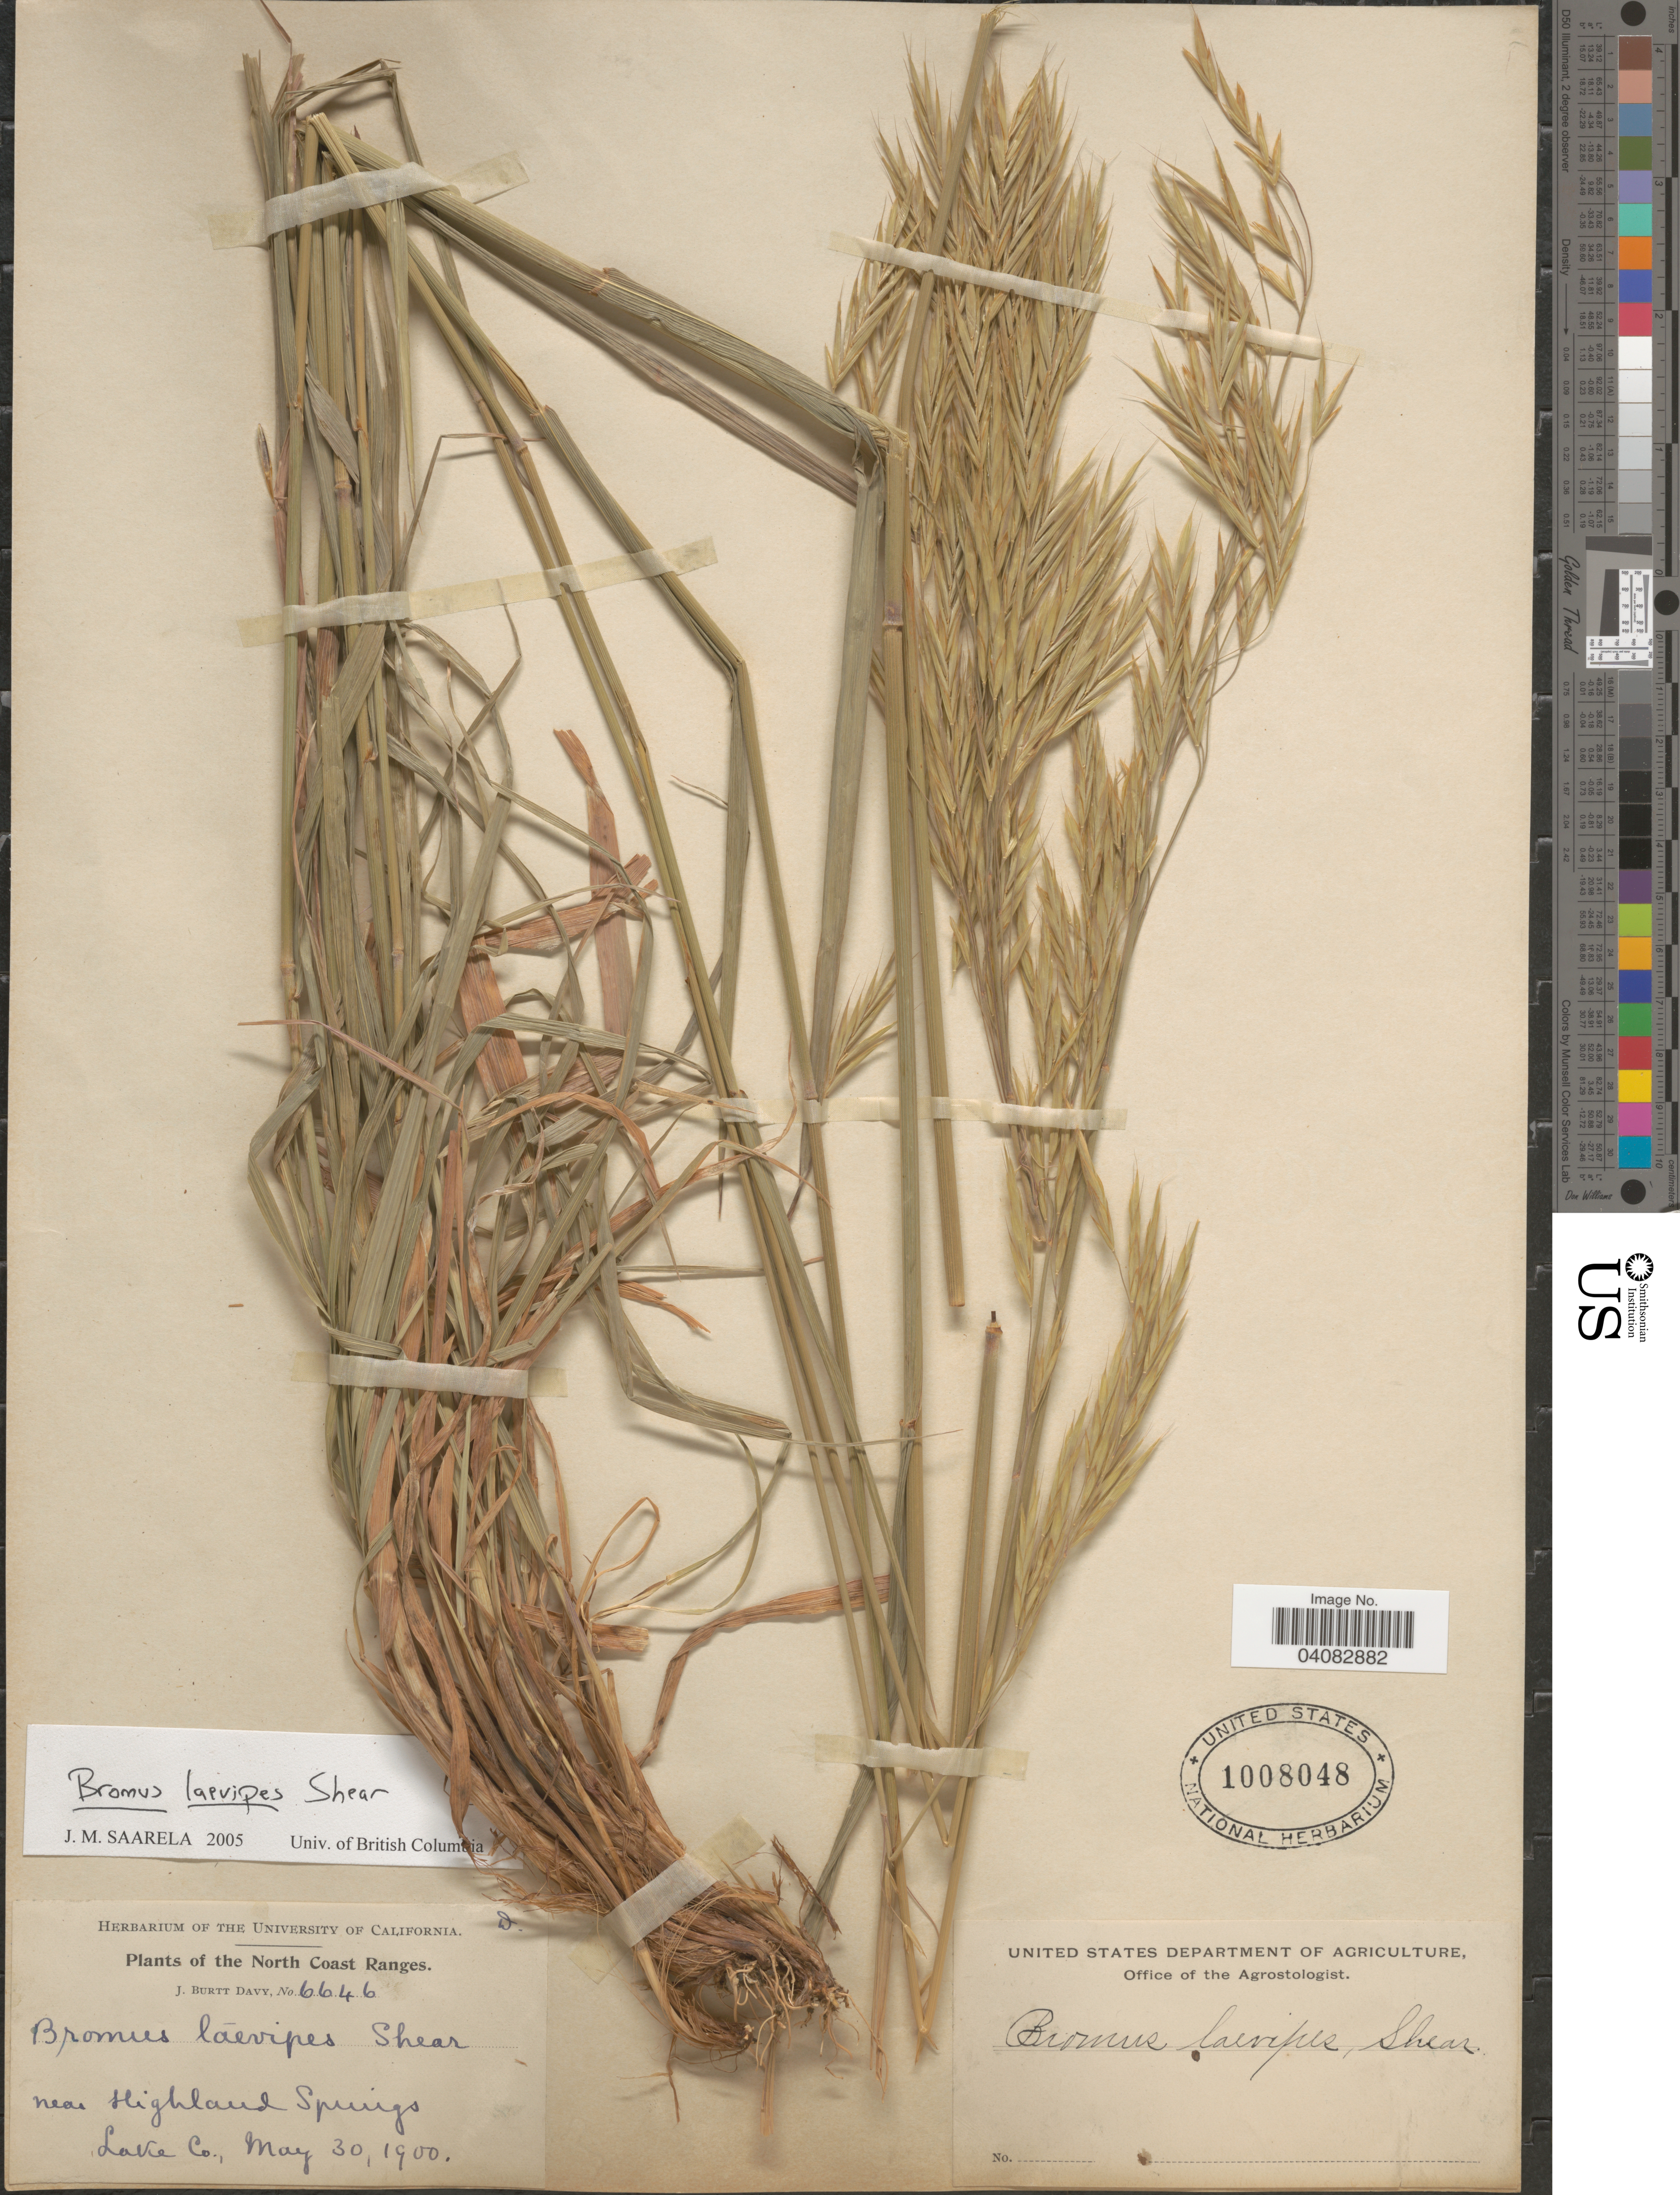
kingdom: Plantae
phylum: Tracheophyta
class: Liliopsida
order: Poales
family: Poaceae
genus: Bromus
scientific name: Bromus lanatipes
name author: (Shear) Rydb.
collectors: J. Burtt Davy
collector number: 6646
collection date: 1900-05-30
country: United States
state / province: California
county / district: Lake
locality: North Coast Ranges. Near Highland Springs. Lake Co.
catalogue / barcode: US 1008048